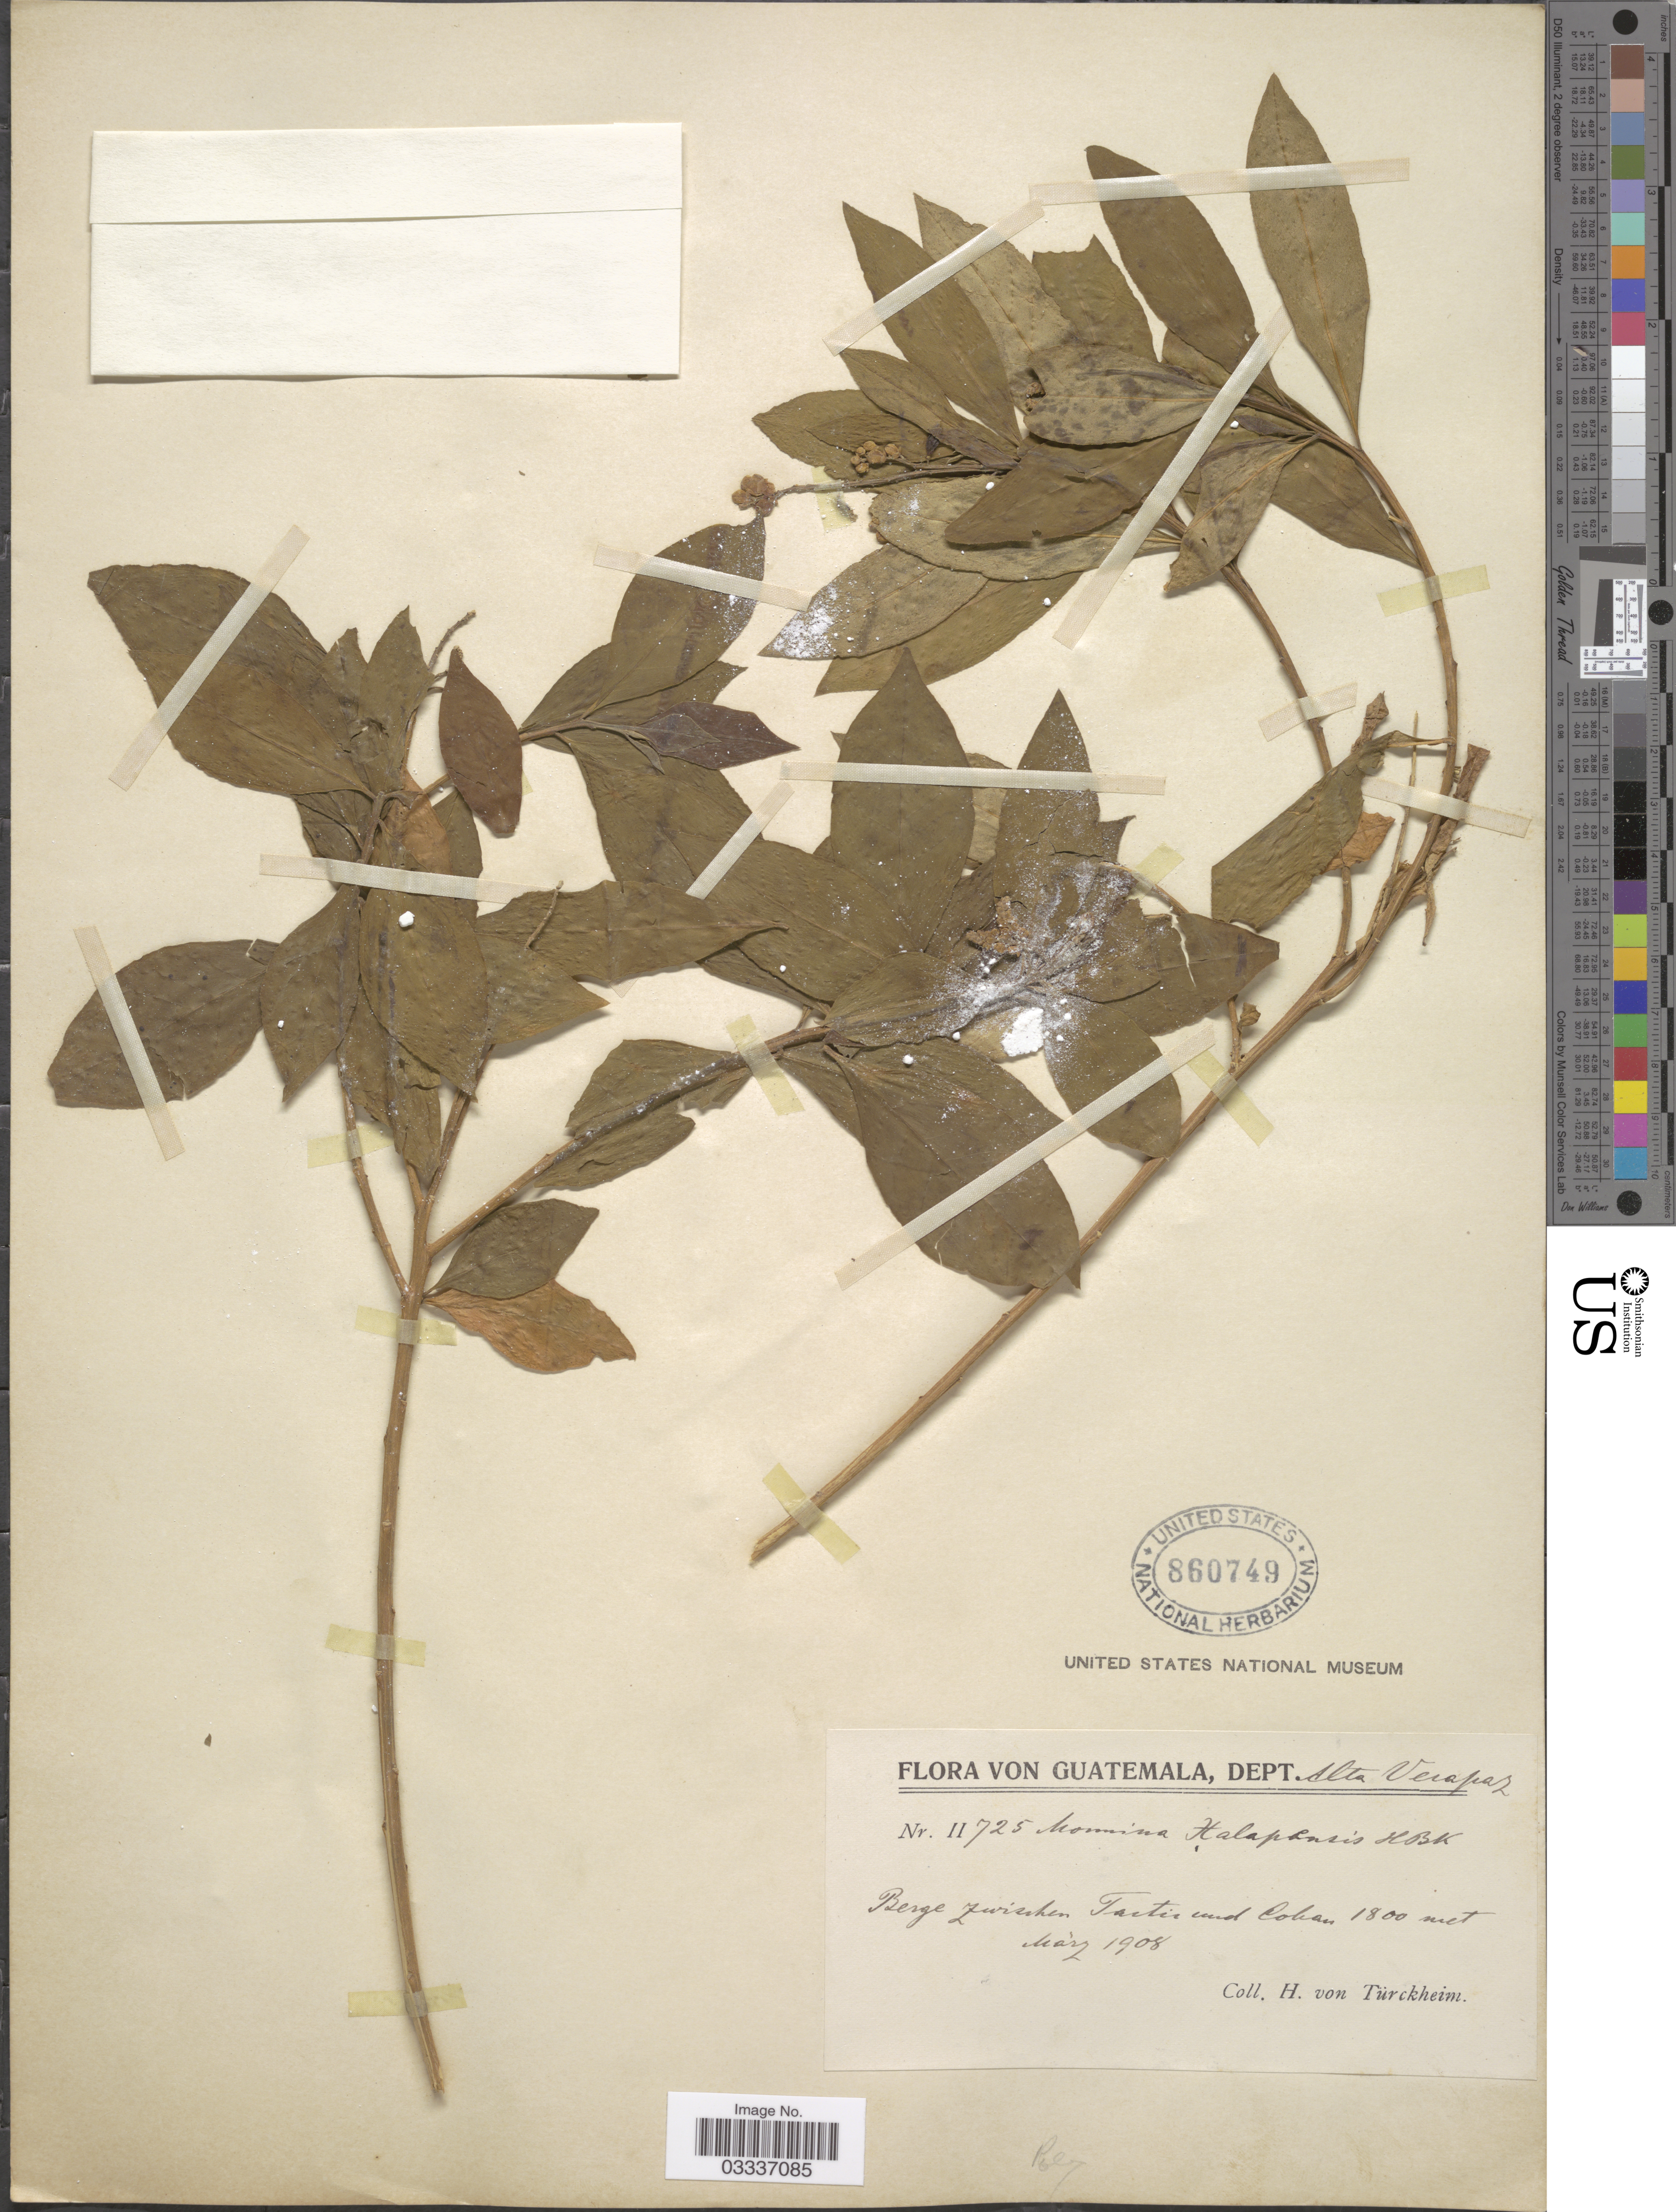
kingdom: Plantae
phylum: Tracheophyta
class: Magnoliopsida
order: Fabales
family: Polygalaceae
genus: Monnina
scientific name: Monnina xalapensis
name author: Kunth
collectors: H. von Türckheim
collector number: II725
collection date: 1908-03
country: Guatemala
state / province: Alta Verapaz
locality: Dept. Alta Verapaz. Berge zwizchen Tactis und Cohan.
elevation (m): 1800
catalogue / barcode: US 860749